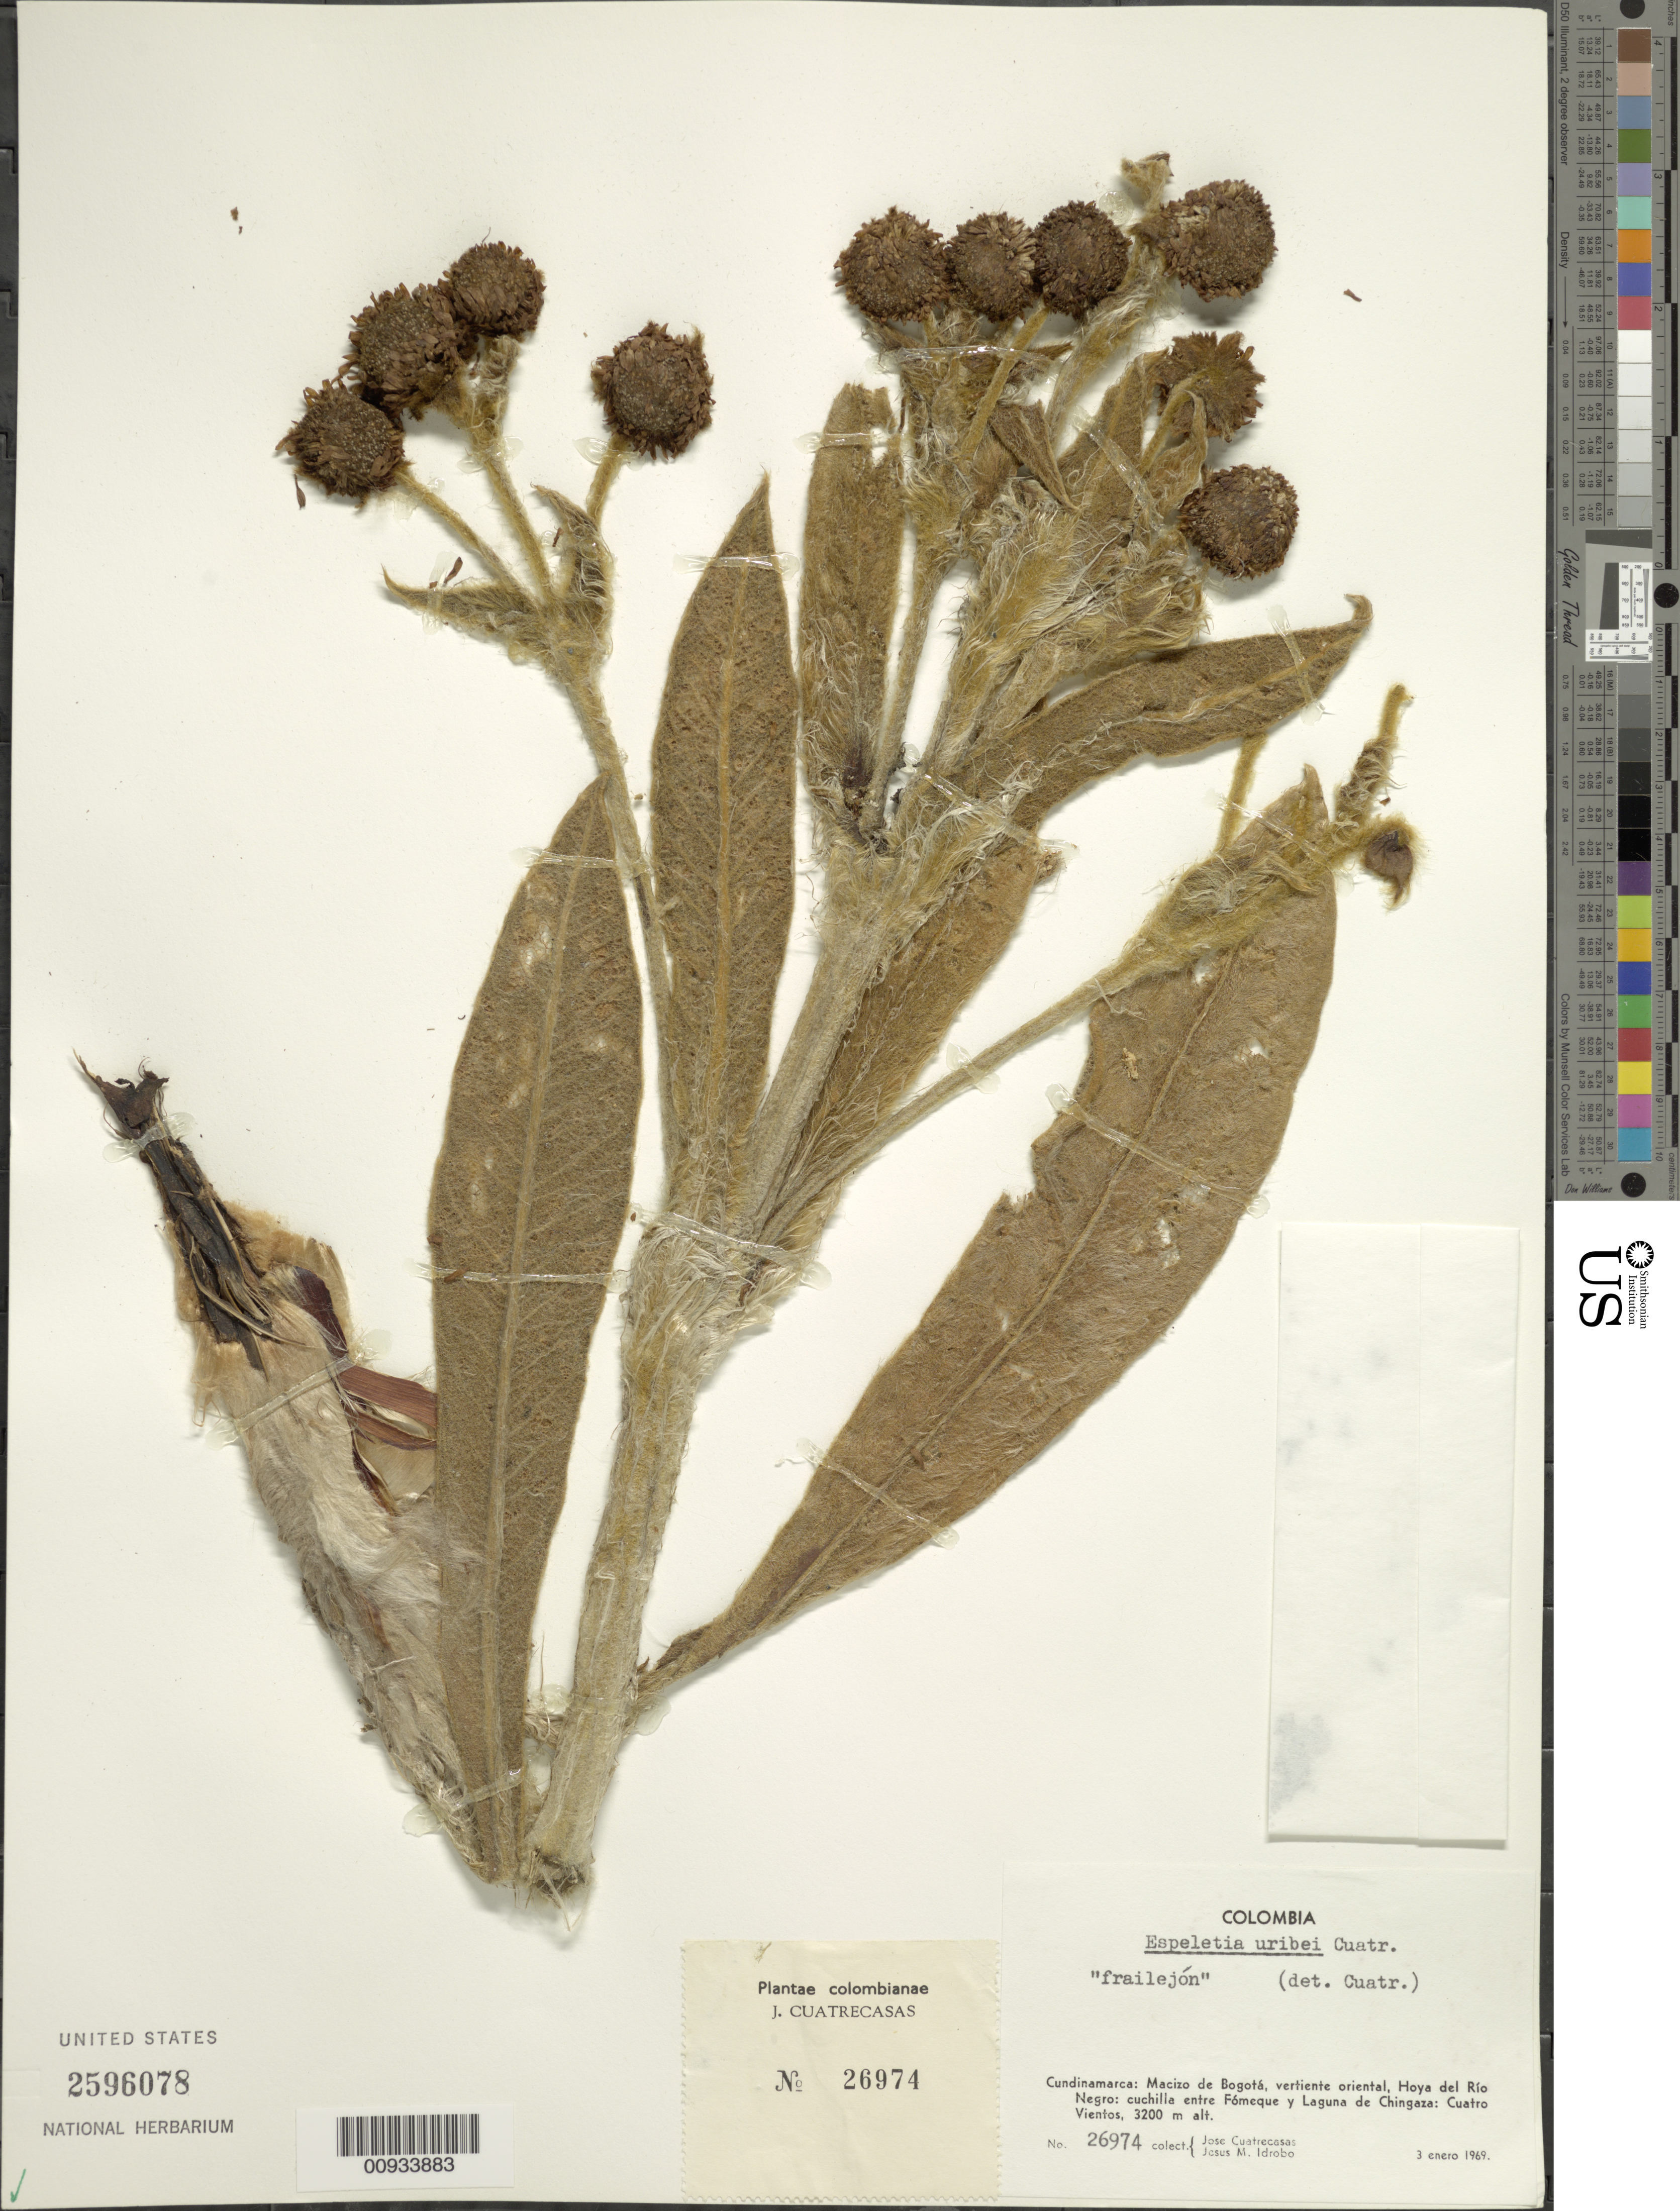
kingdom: Plantae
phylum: Tracheophyta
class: Magnoliopsida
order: Asterales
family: Asteraceae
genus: Espeletia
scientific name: Espeletia uribei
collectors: J. Cuatrecasas & J. M. Duque Jaramillo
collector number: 26974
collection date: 1969-01-03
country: Colombia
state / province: Cundinamarca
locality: Macizo de Bogota, vertiente oriental, Hoya del Rio Negro: cuchilla entre Fomeque y Laguna de Chingaza: Cuatro Vientos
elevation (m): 3200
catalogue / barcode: US 2596078